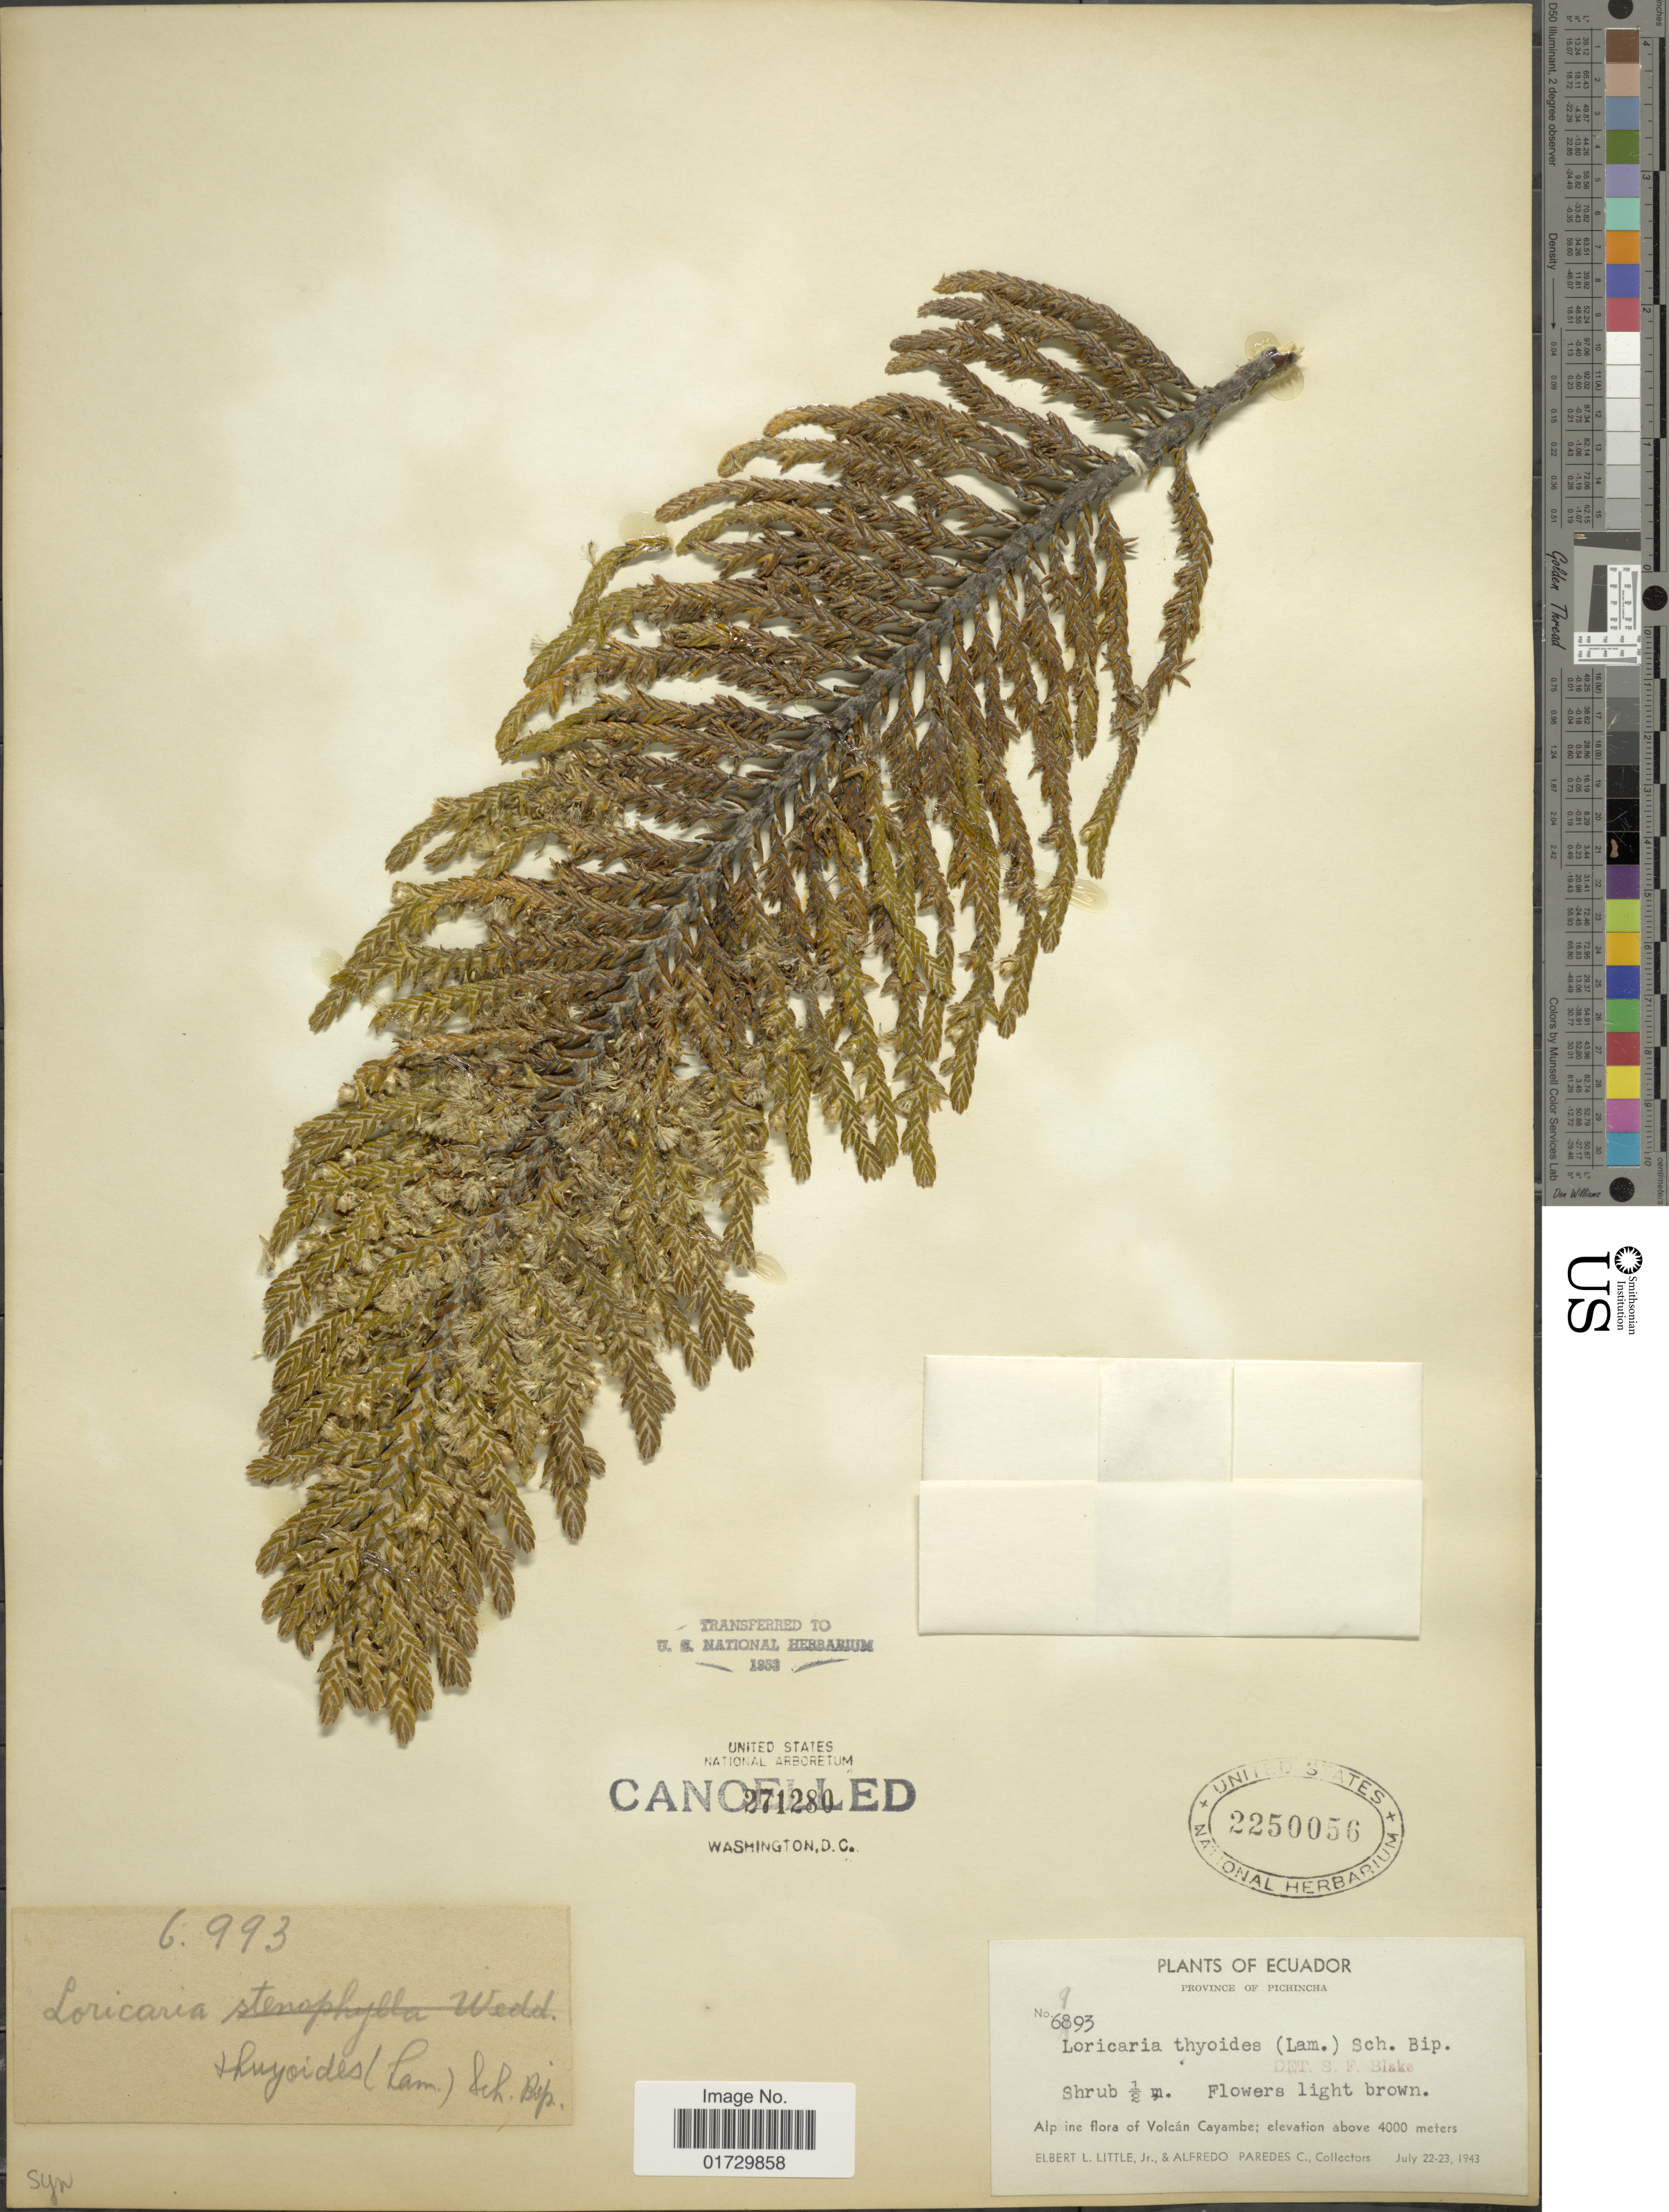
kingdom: Plantae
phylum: Tracheophyta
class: Magnoliopsida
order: Asterales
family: Asteraceae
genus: Loricaria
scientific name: Loricaria thuyoides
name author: (Lam.) Sch. Bip.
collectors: E. L. Little & A. Paredes C.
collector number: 6993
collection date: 1943-07-22/1943-07-23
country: Ecuador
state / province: Pichincha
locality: Volcán Cayambe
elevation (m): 4000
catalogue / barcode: US 2250056